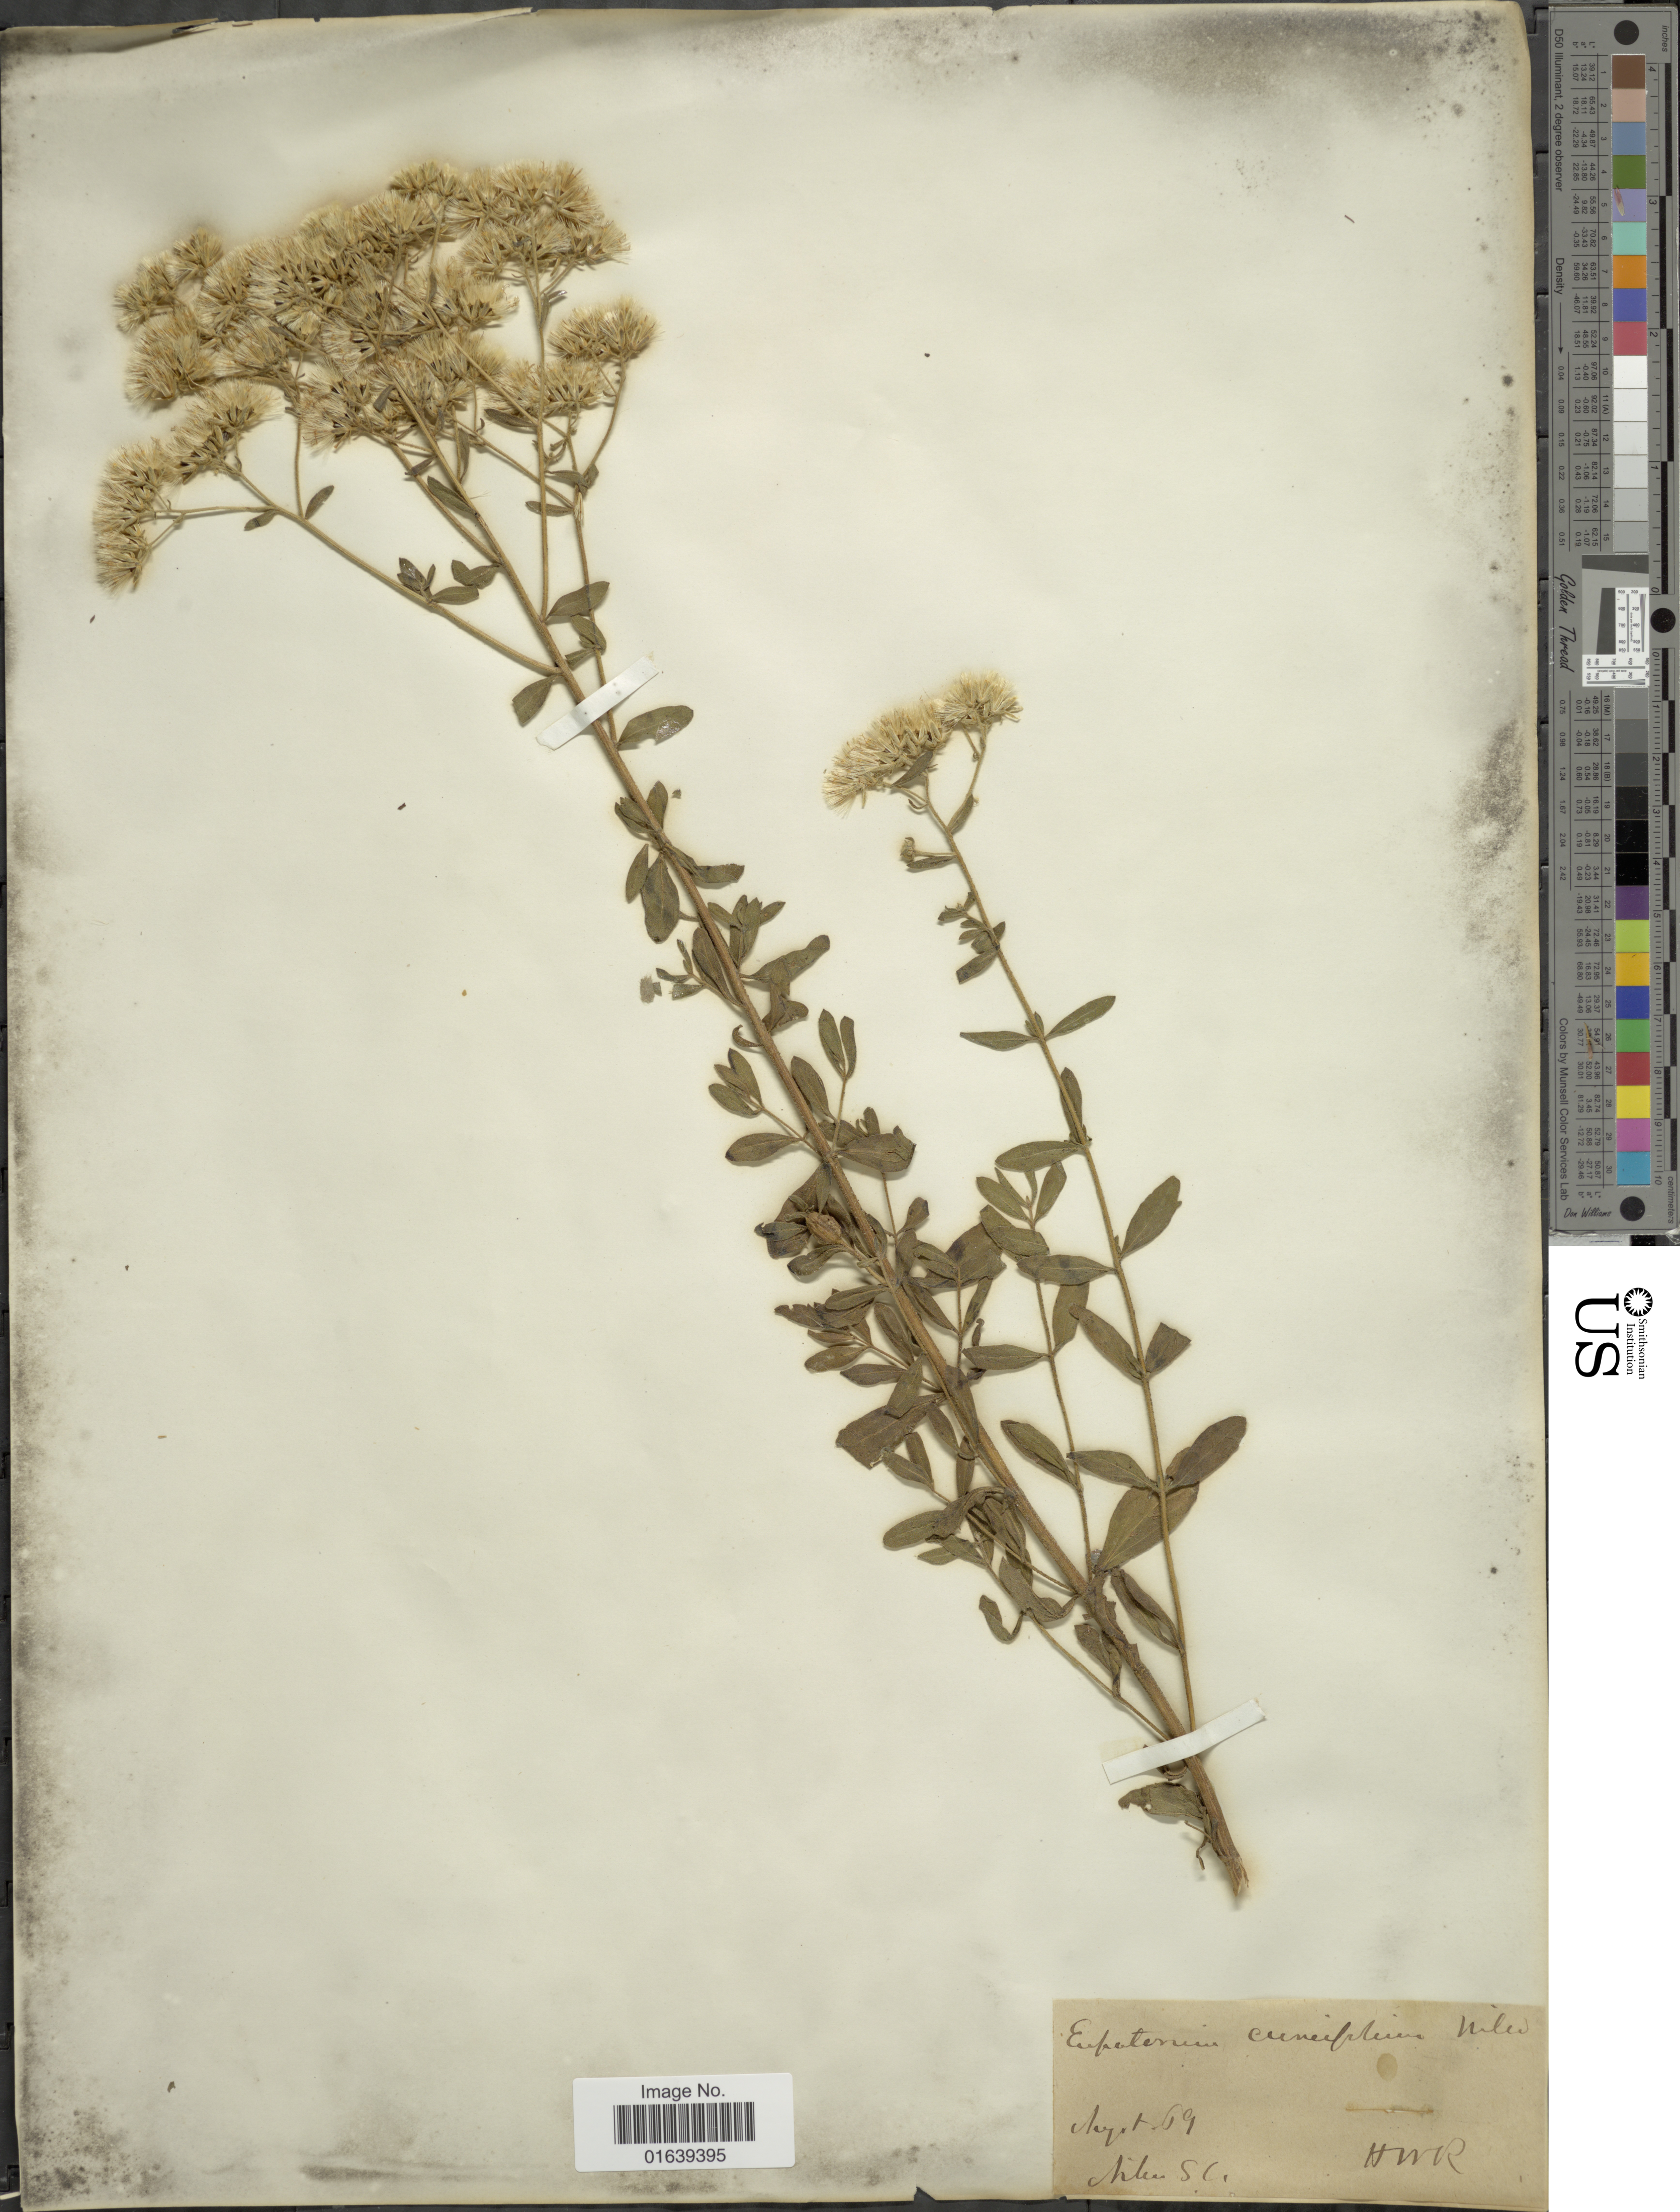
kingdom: Plantae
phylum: Tracheophyta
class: Magnoliopsida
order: Asterales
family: Asteraceae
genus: Eupatorium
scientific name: Eupatorium linearifolium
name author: Walter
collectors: H. W. R.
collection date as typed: Transcribed d/m/y: /8/69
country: United States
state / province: South Carolina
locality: Aiken